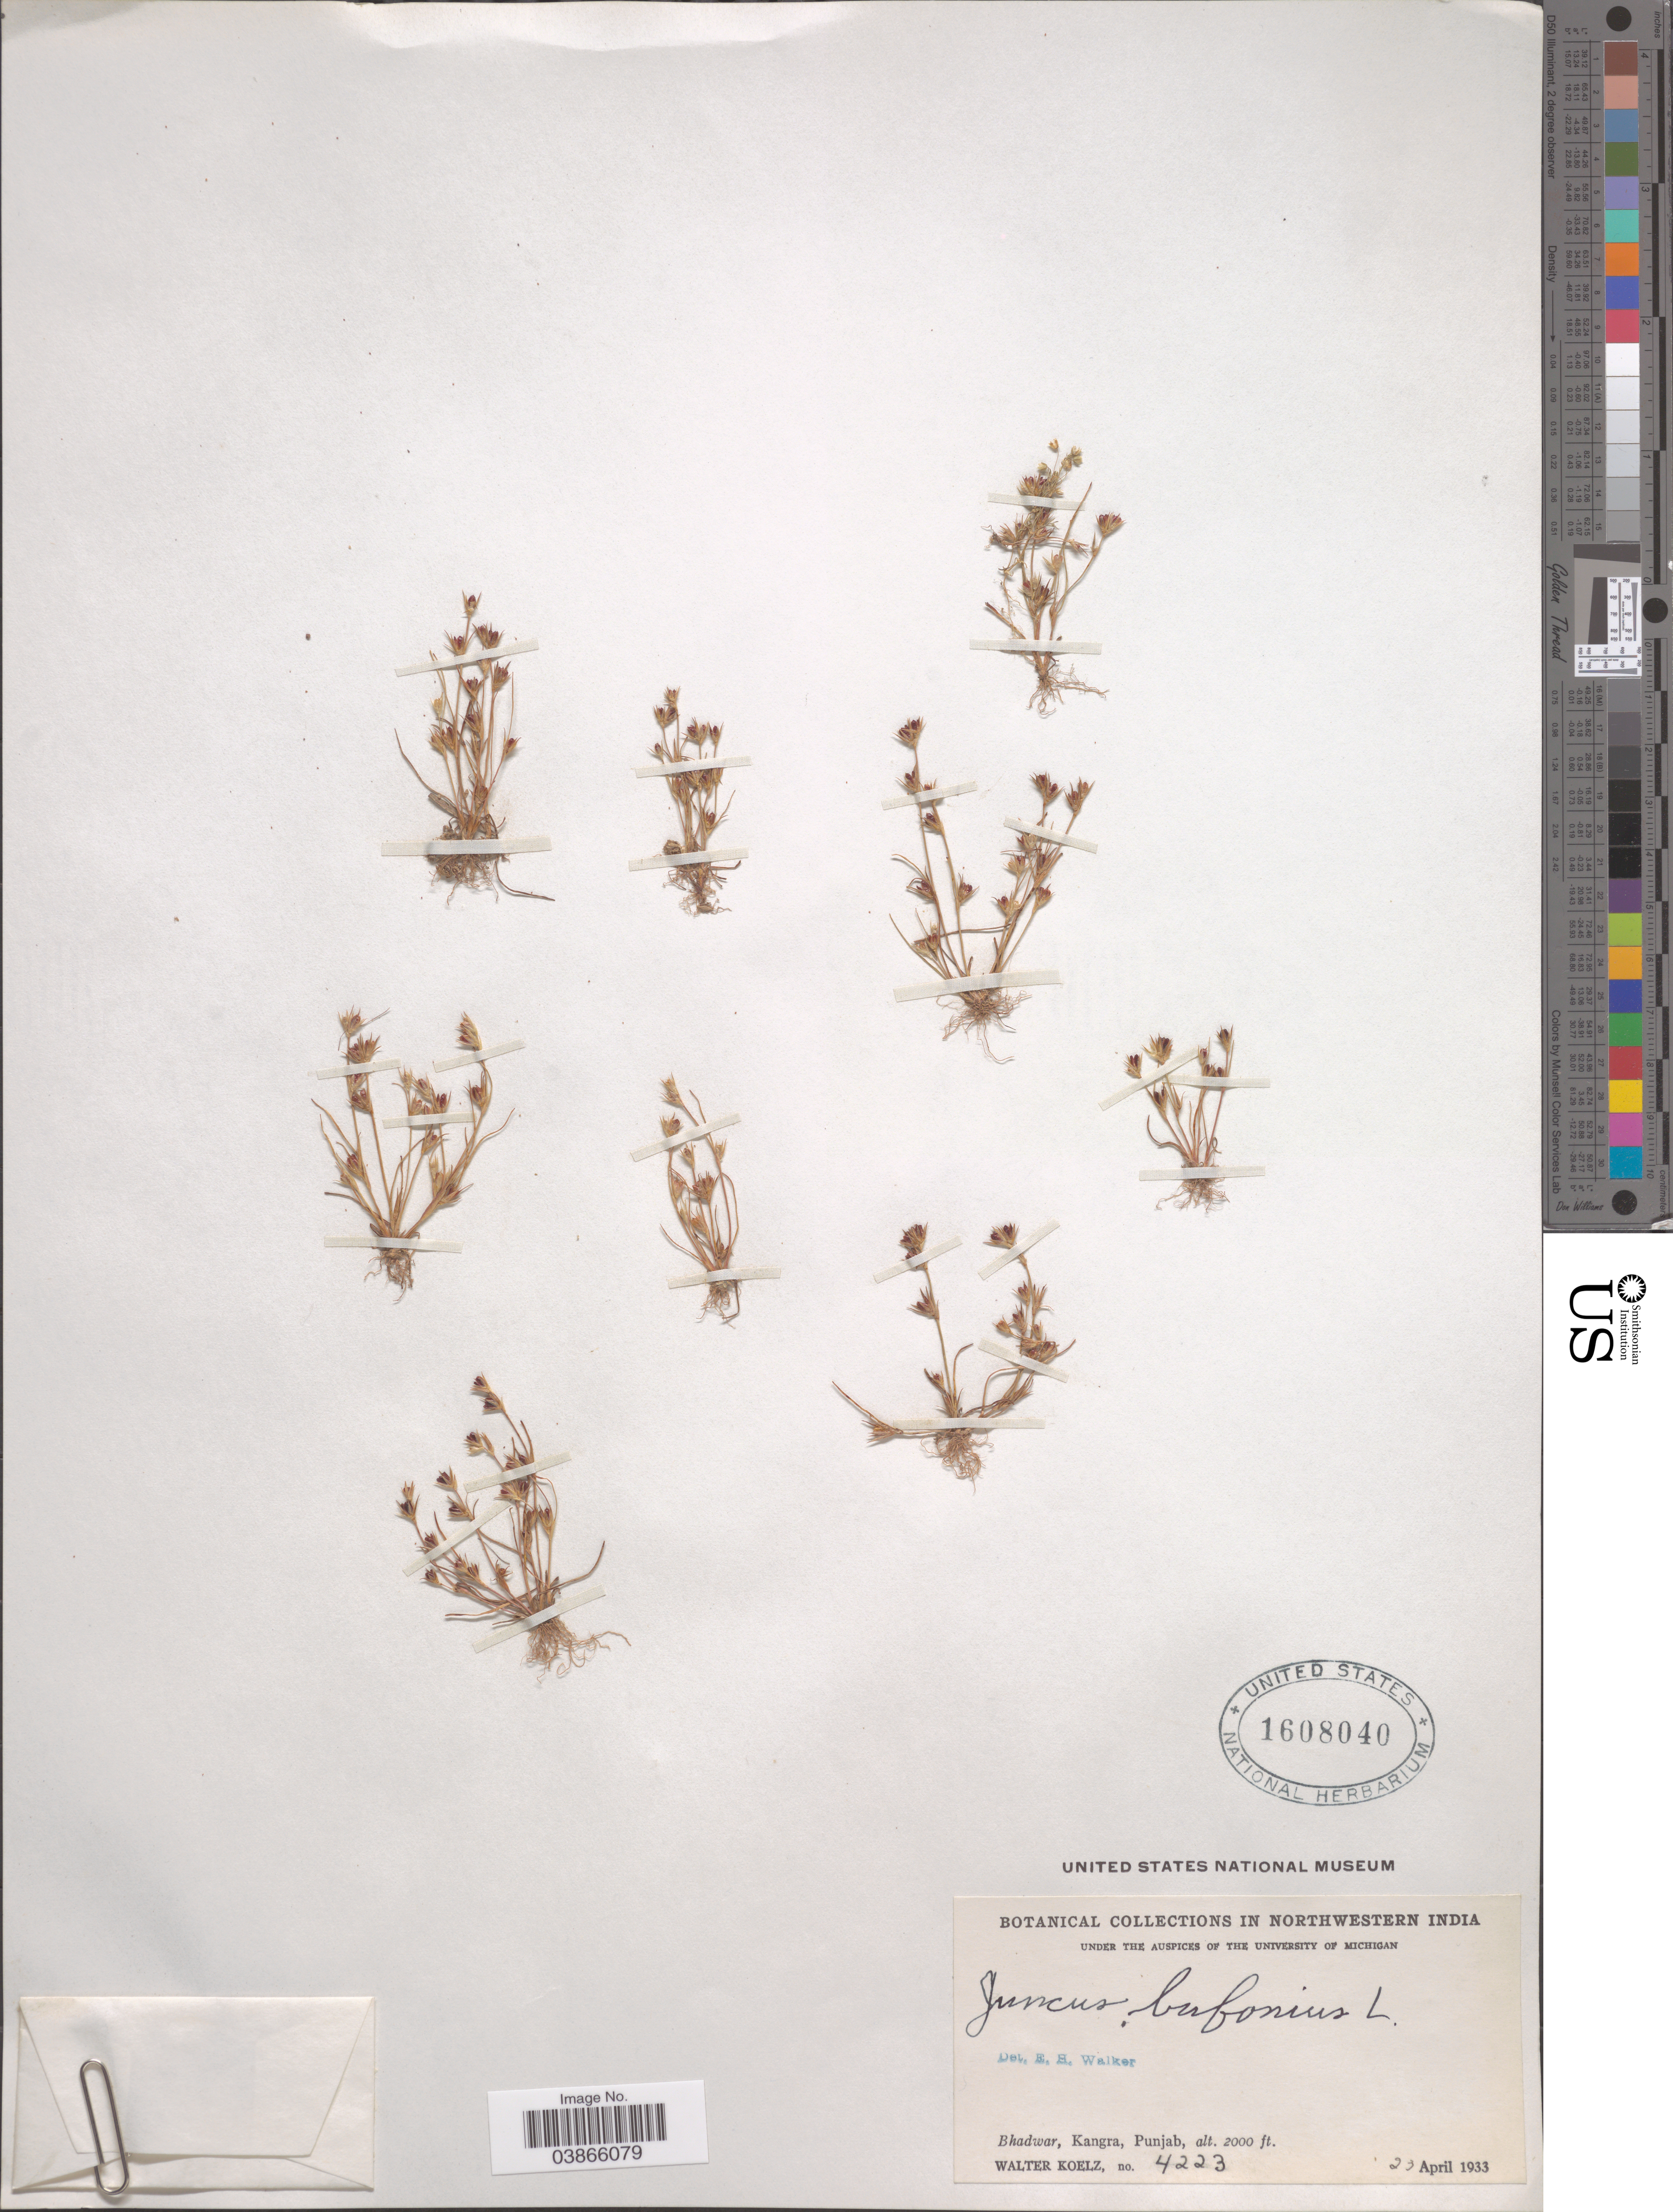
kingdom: Plantae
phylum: Tracheophyta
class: Liliopsida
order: Poales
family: Juncaceae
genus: Juncus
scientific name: Juncus bufonius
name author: L.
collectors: W. N. Koelz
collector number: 4223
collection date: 1933-04-23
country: India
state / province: Punjab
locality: Northwestern India. Bhadwar, Kangra.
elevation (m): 610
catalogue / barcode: US 1608040